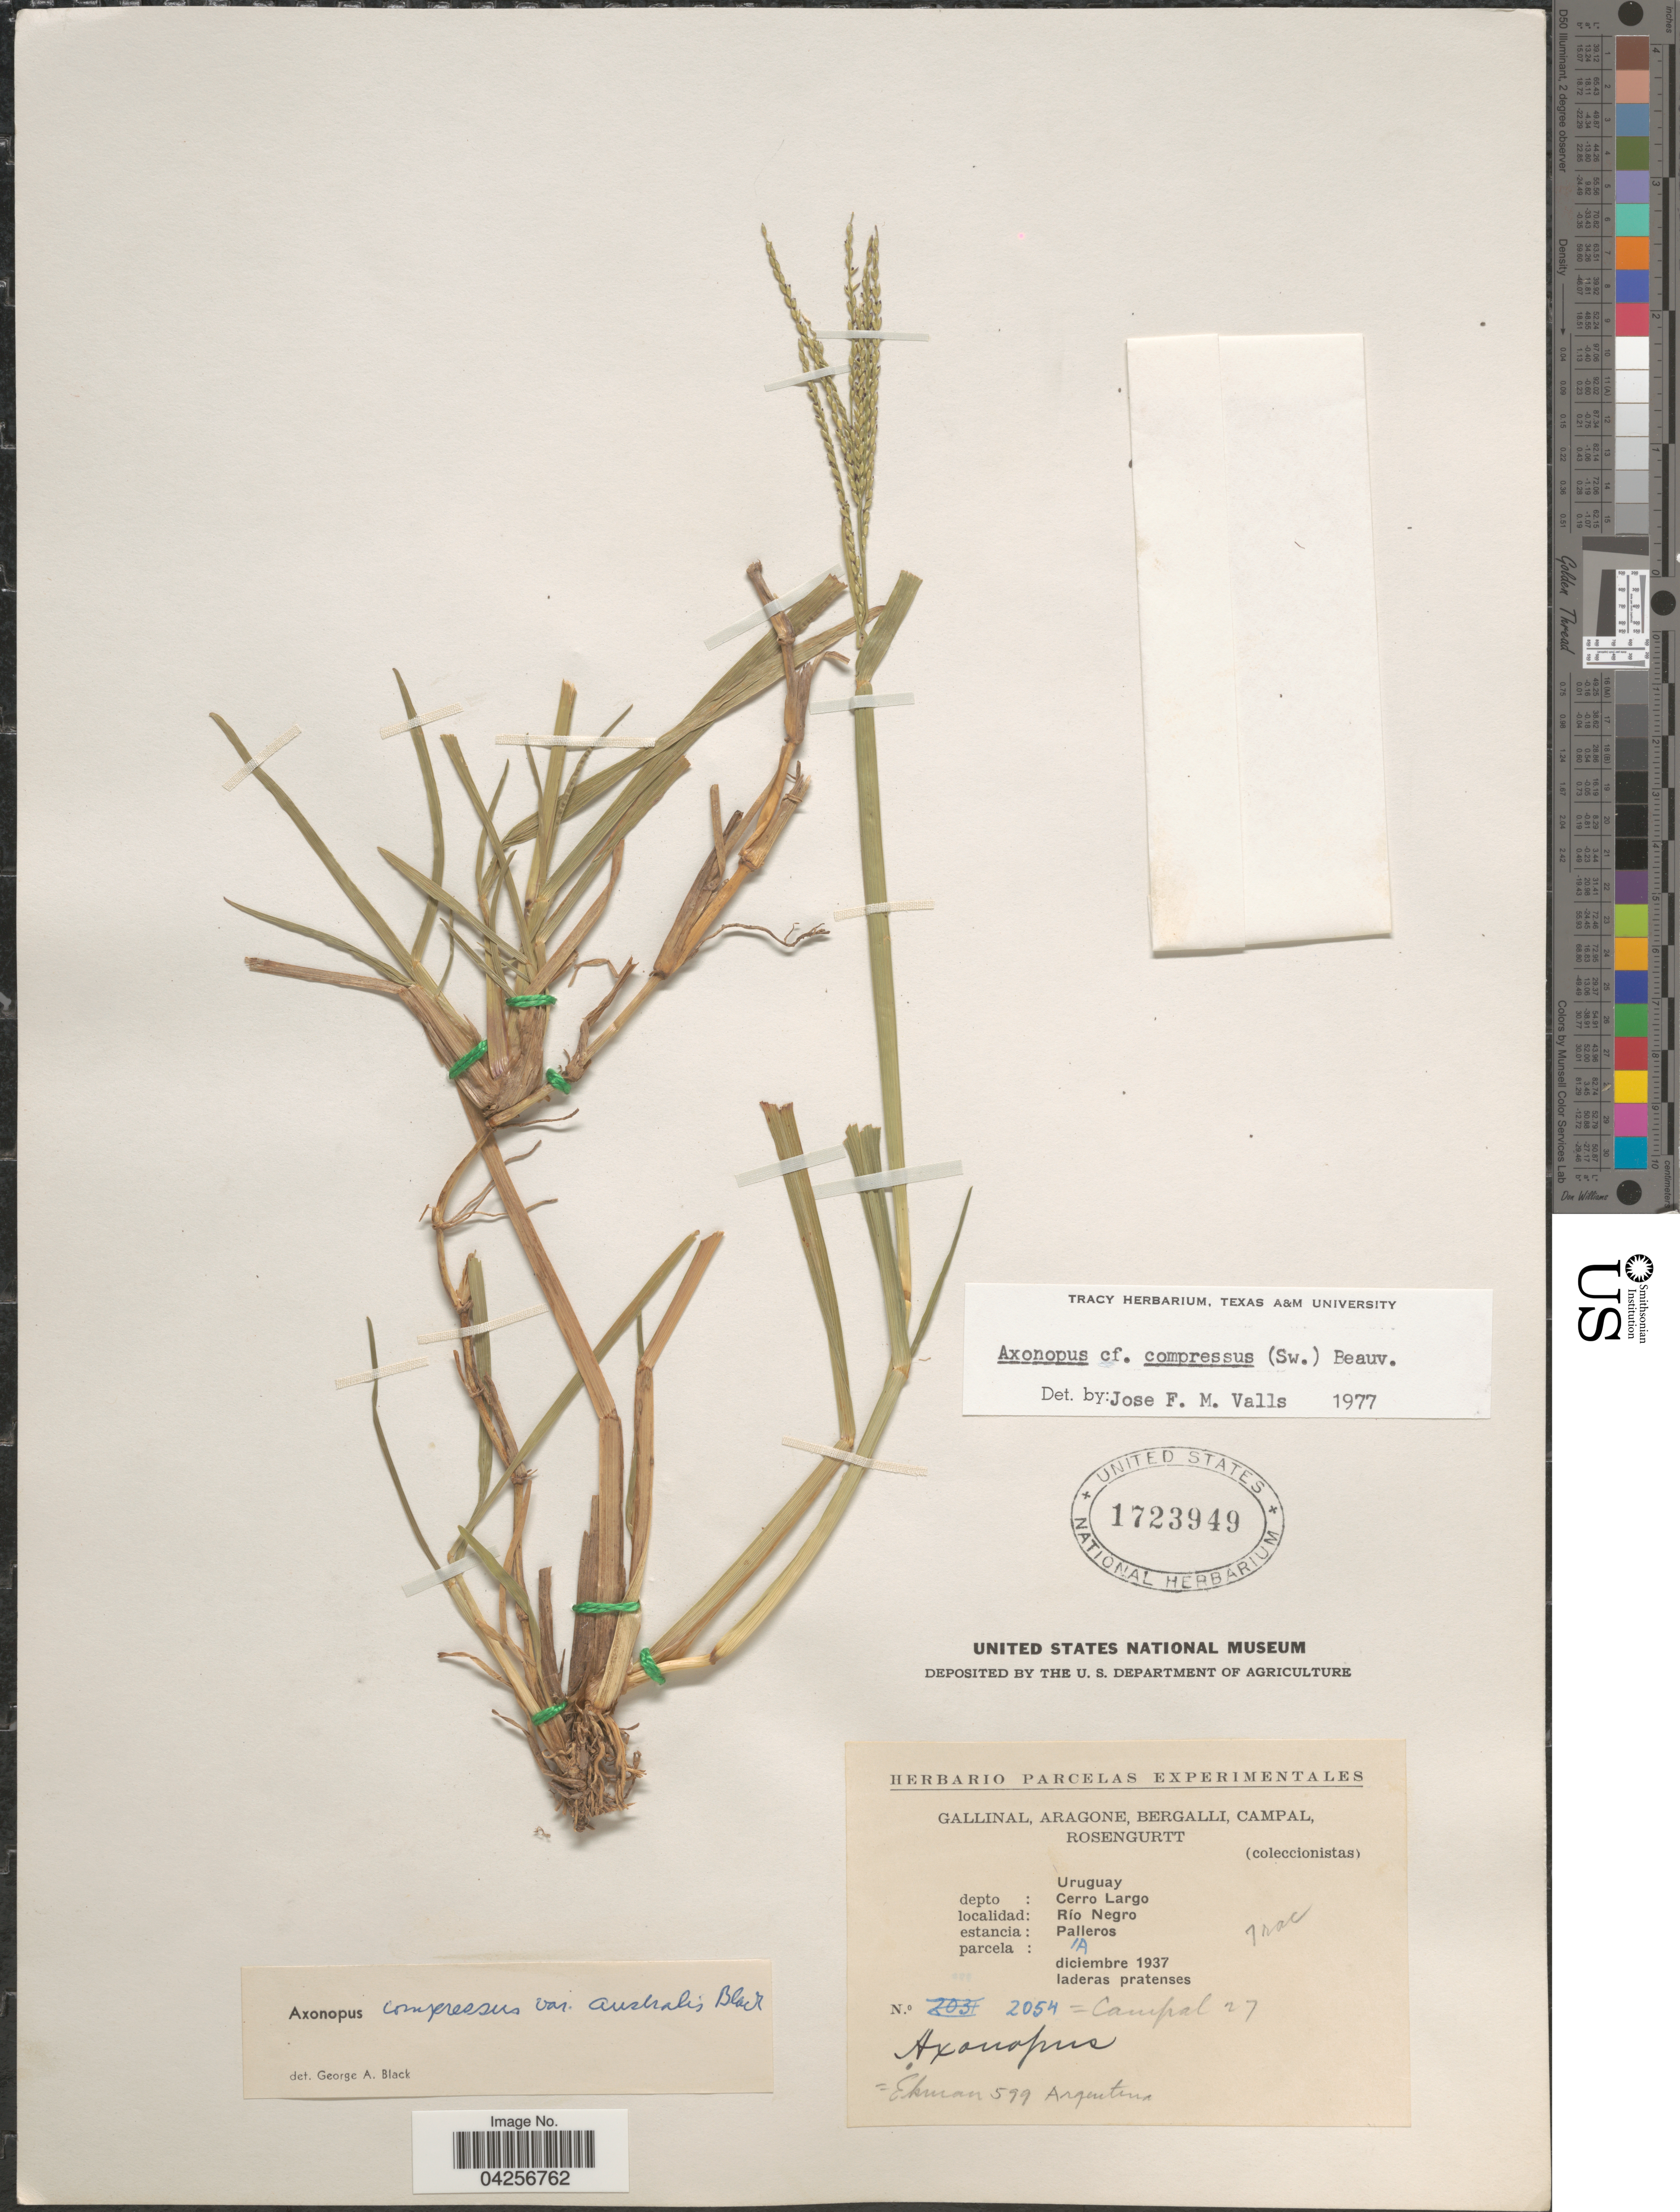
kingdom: Plantae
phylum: Tracheophyta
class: Liliopsida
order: Poales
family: Poaceae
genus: Axonopus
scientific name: Axonopus compressus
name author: (Sw.) P. Beauv.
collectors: -. Gallinal, -- Aragone, -- Bergalli, -- Campal & Rosengurtt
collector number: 2054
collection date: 1937-12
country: Uruguay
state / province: Cerro Largo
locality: Depto: Cerro Largo. Río Negro. Estancia: Palleros. Parcela: 1A.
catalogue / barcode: US 1723949